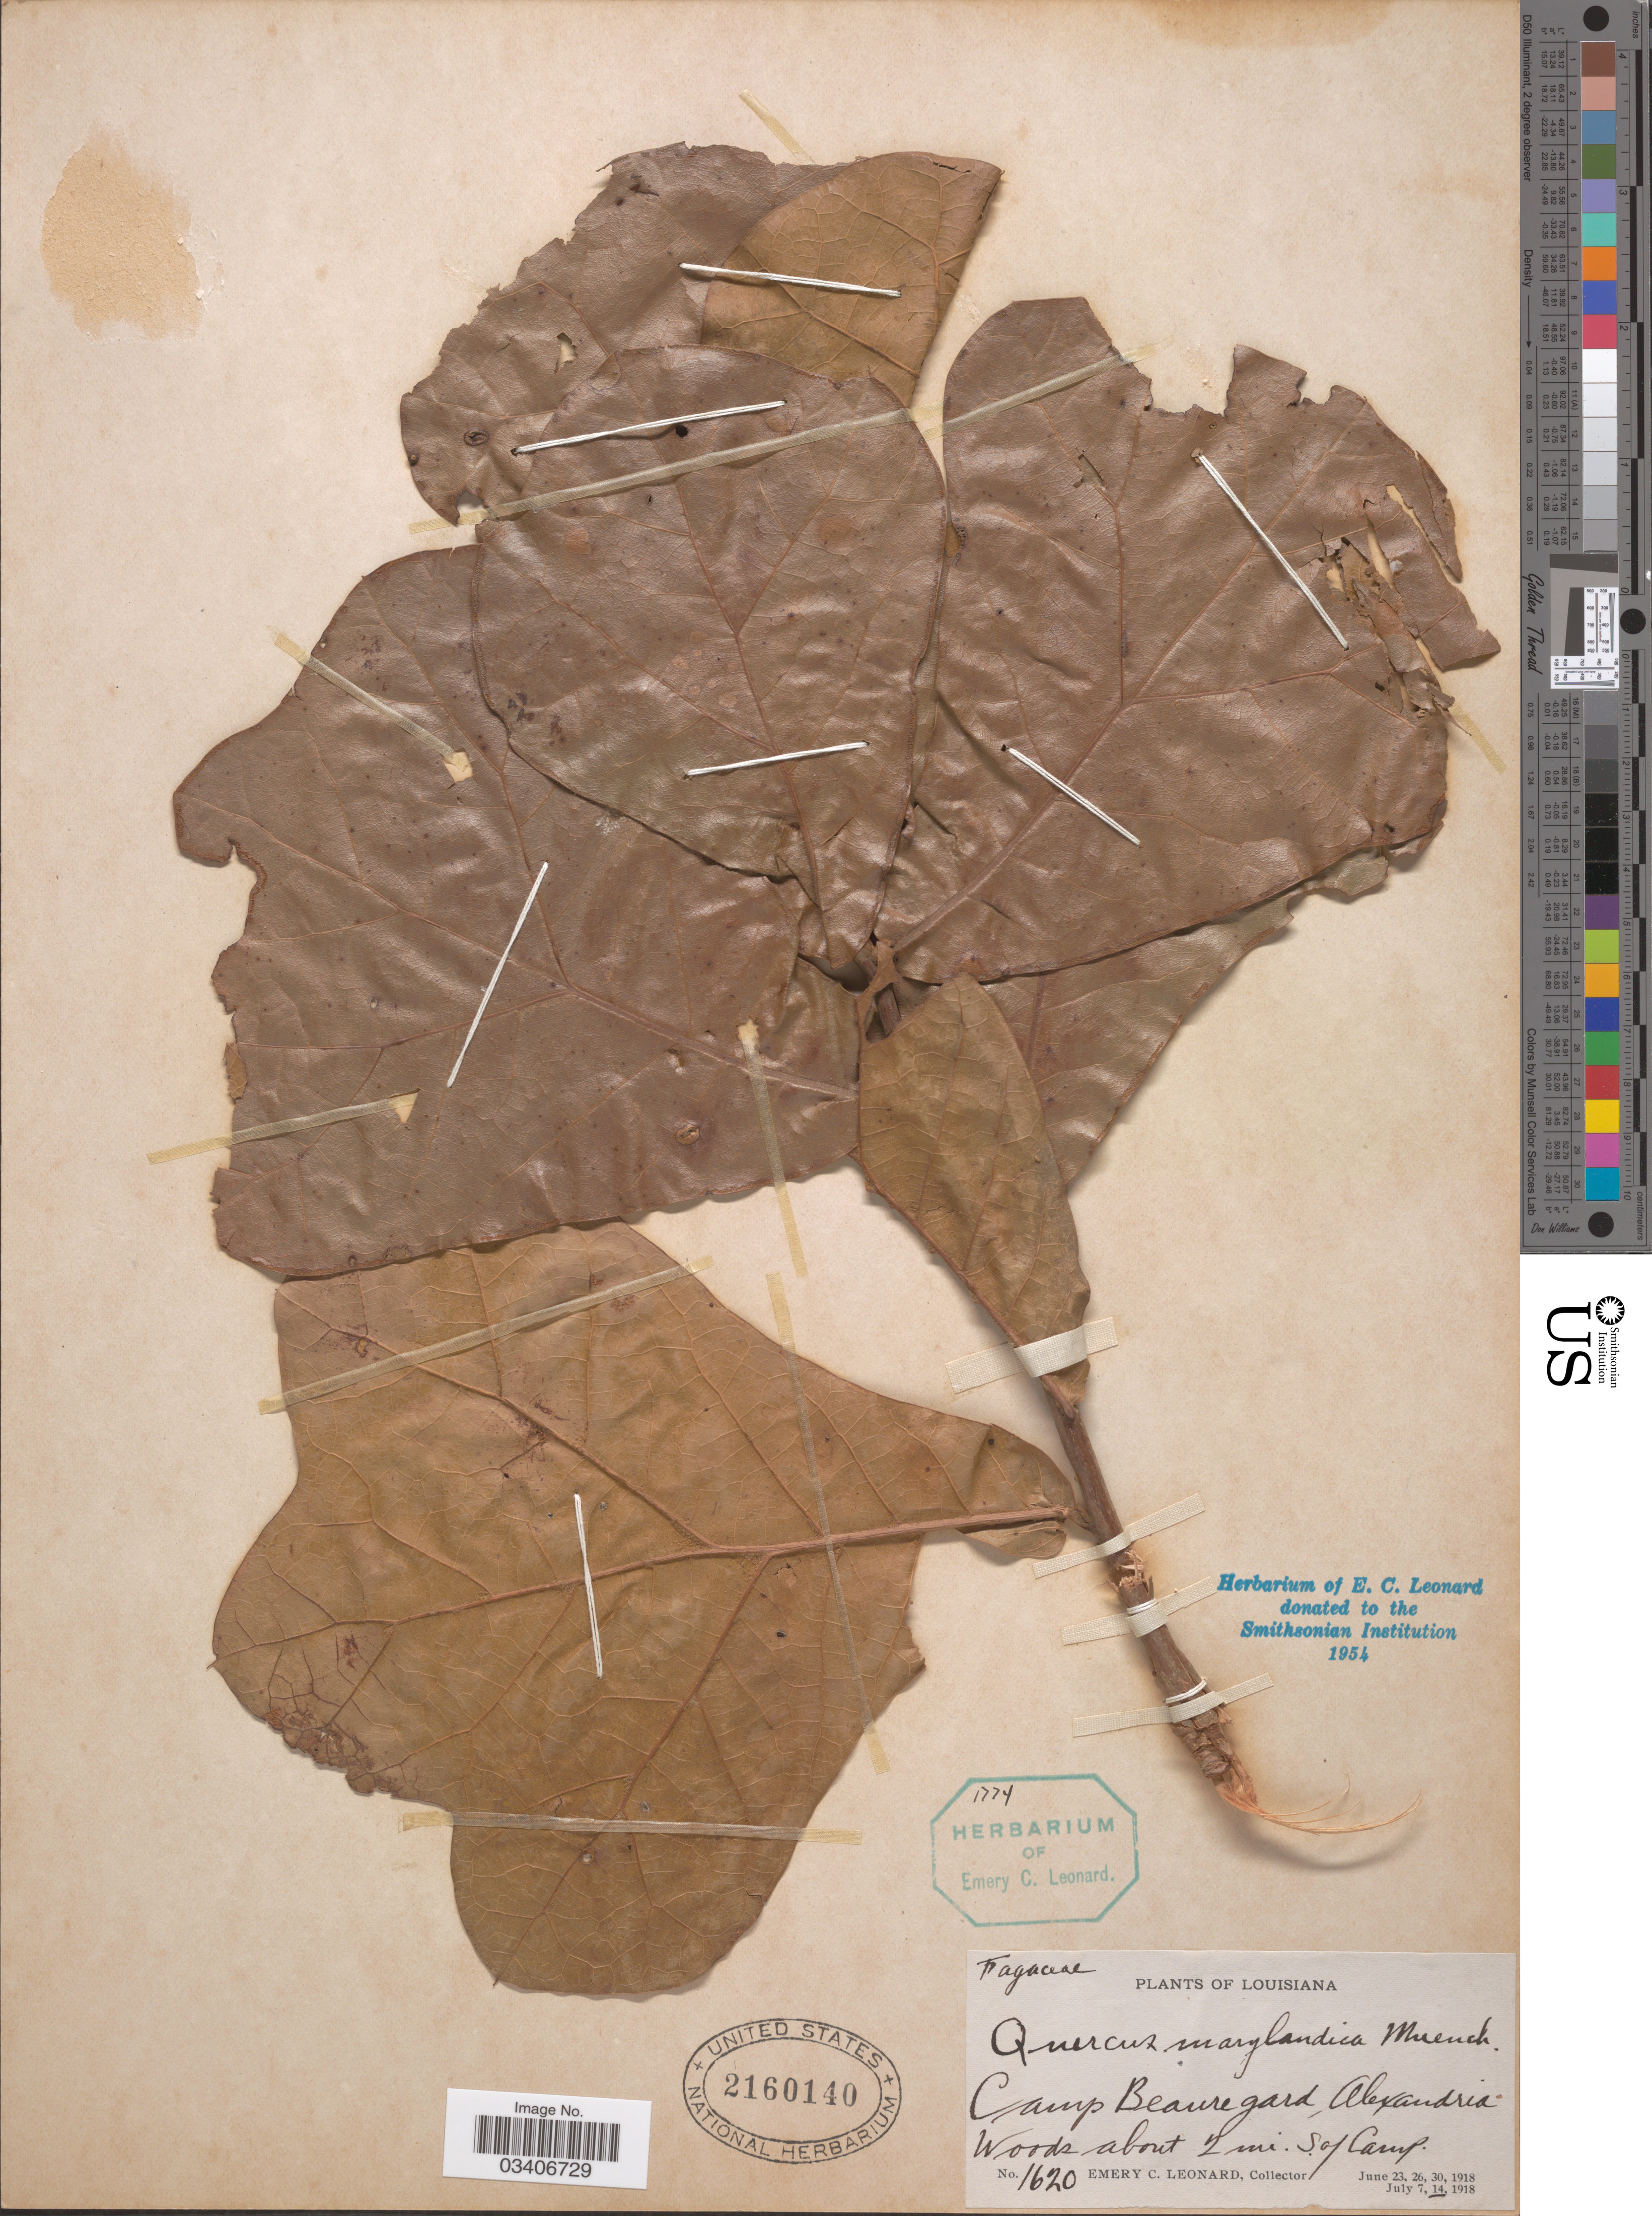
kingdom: Plantae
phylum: Tracheophyta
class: Magnoliopsida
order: Fagales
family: Fagaceae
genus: Quercus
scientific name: Quercus marilandica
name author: (L.) Münchh.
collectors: E. C. Leonard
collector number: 1620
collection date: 1918-07-14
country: United States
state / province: Louisiana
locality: Camp Beauregard, Alexandria. Woods about 2 mi. S. of Camp.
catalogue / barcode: US 2160140